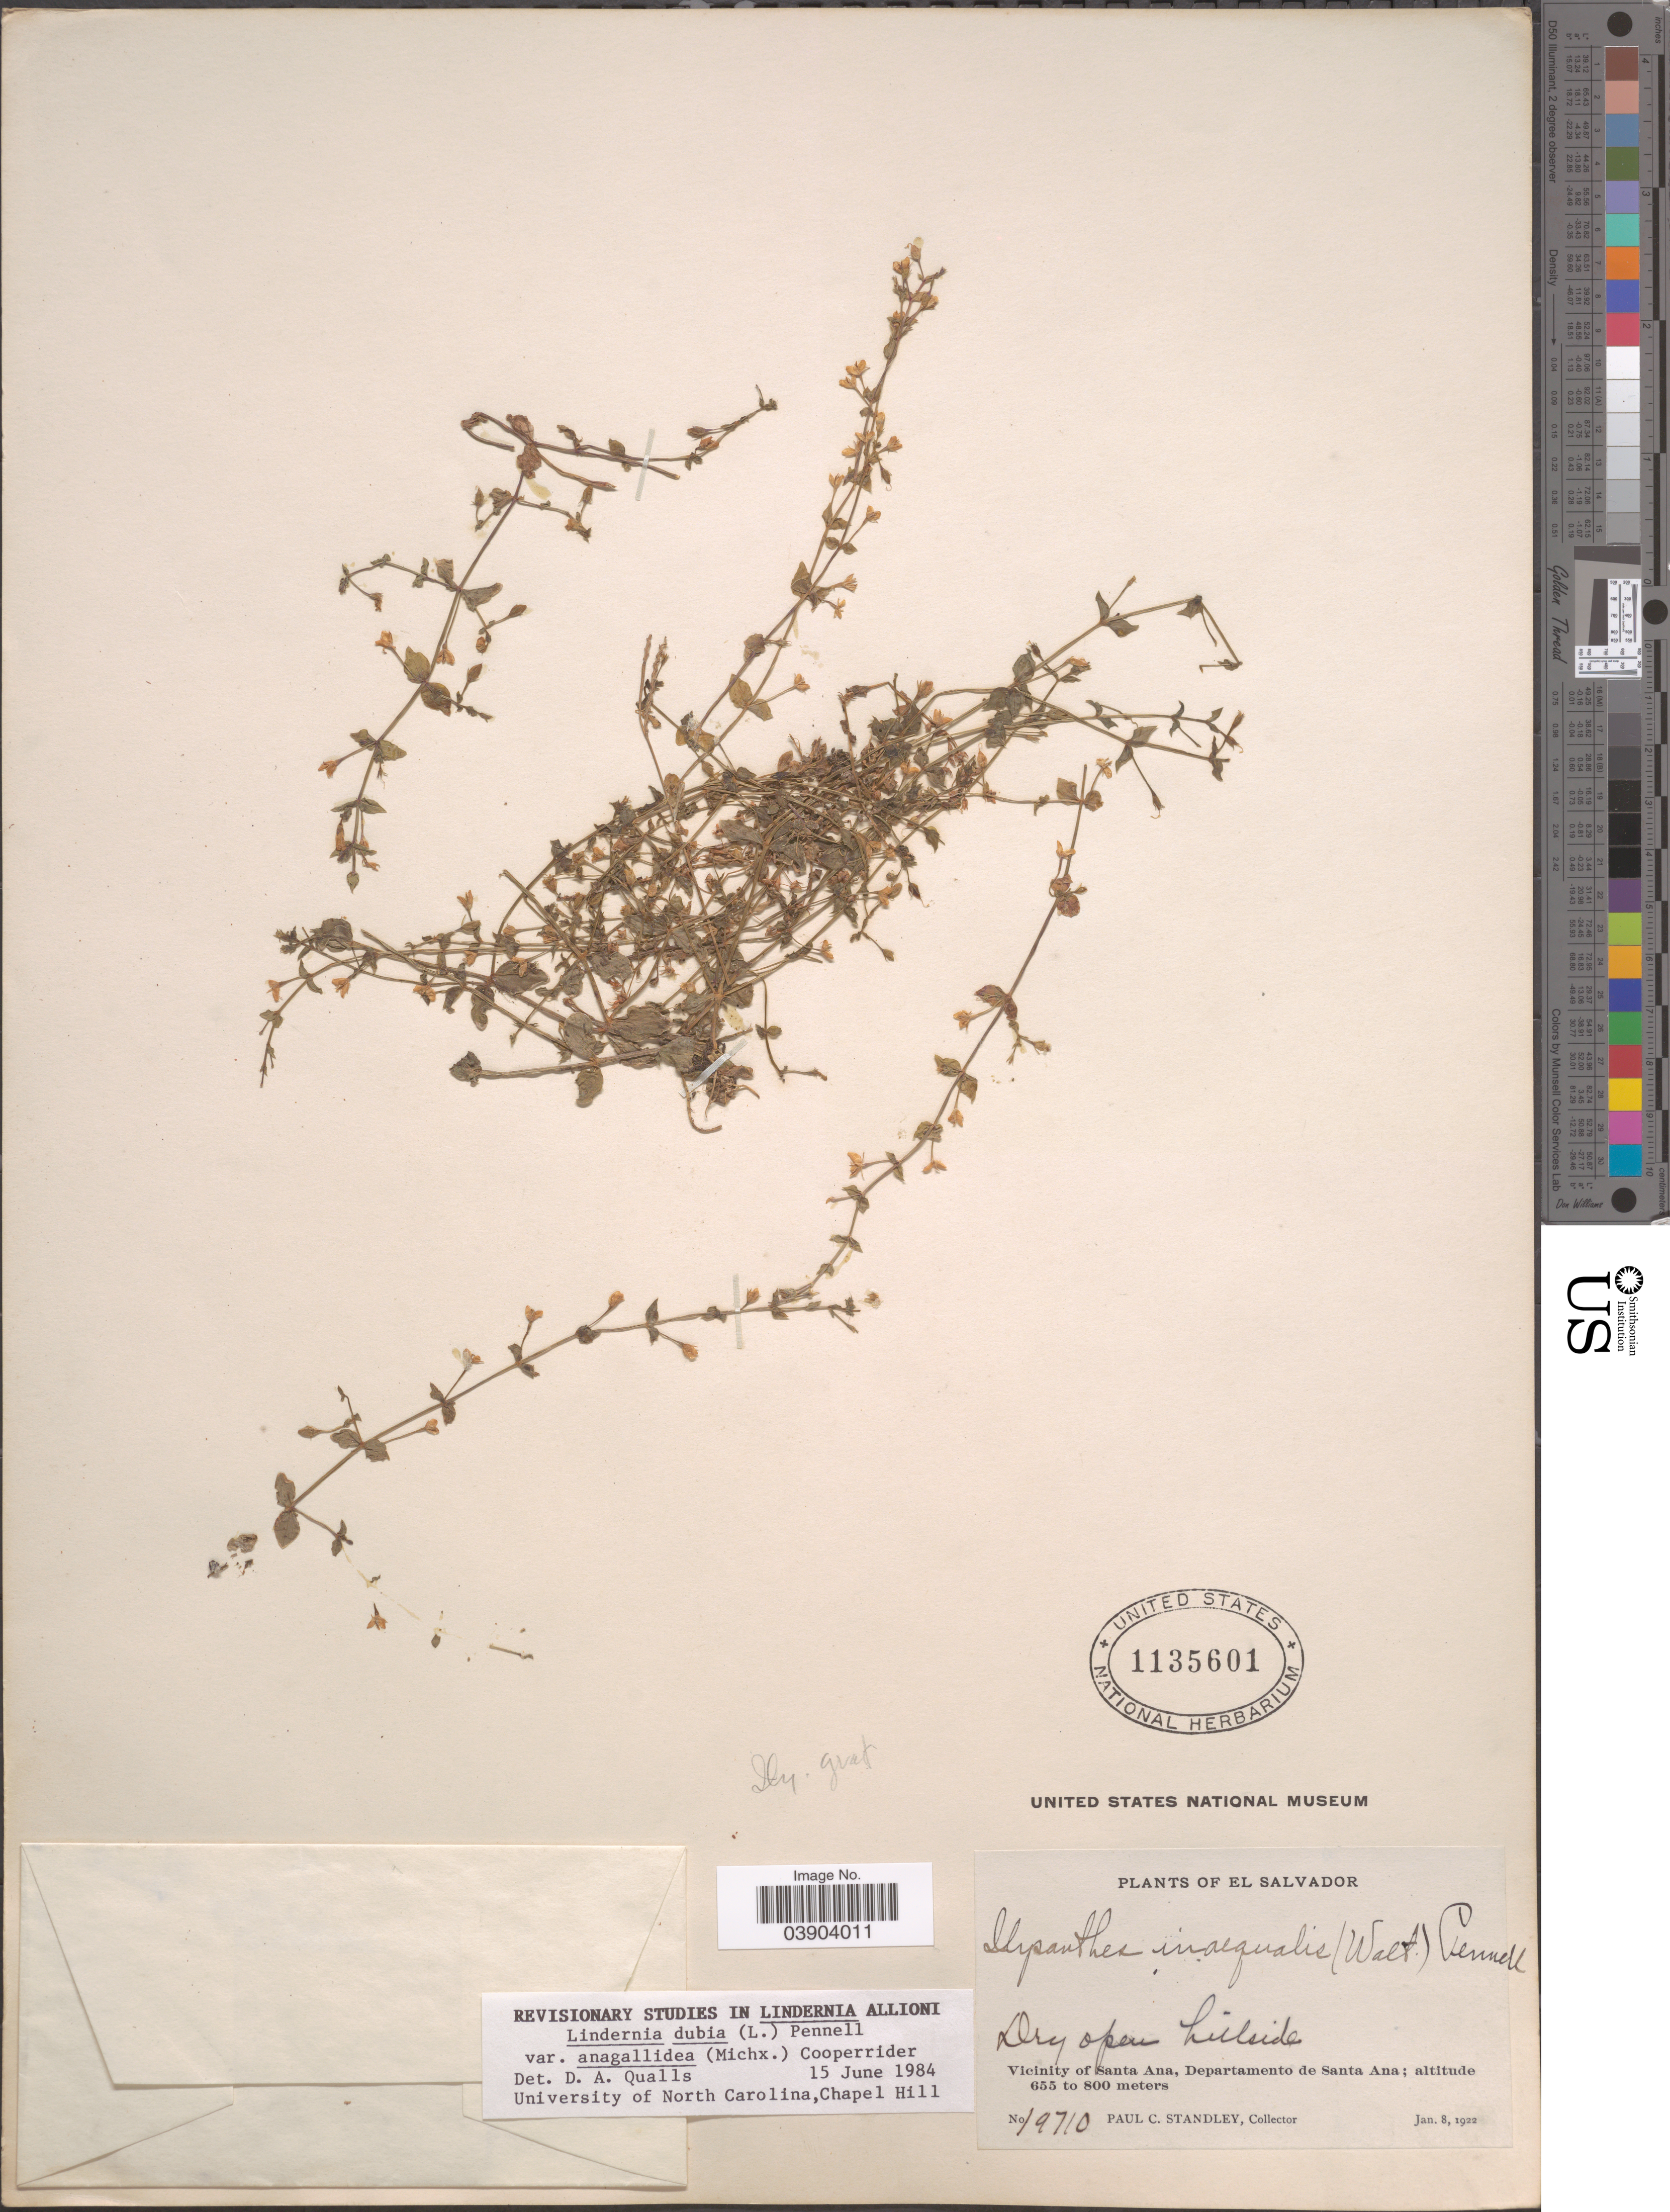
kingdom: Plantae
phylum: Tracheophyta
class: Magnoliopsida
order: Lamiales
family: Linderniaceae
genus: Lindernia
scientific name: Lindernia dubia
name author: (L.) Pennell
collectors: P. C. Standley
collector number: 19710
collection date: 1922-01-08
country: El Salvador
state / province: Santa Ana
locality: Dry open hillside. Vicinity of Santa Ana, Departamento de Santa Ana.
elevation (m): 655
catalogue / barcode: US 1135601